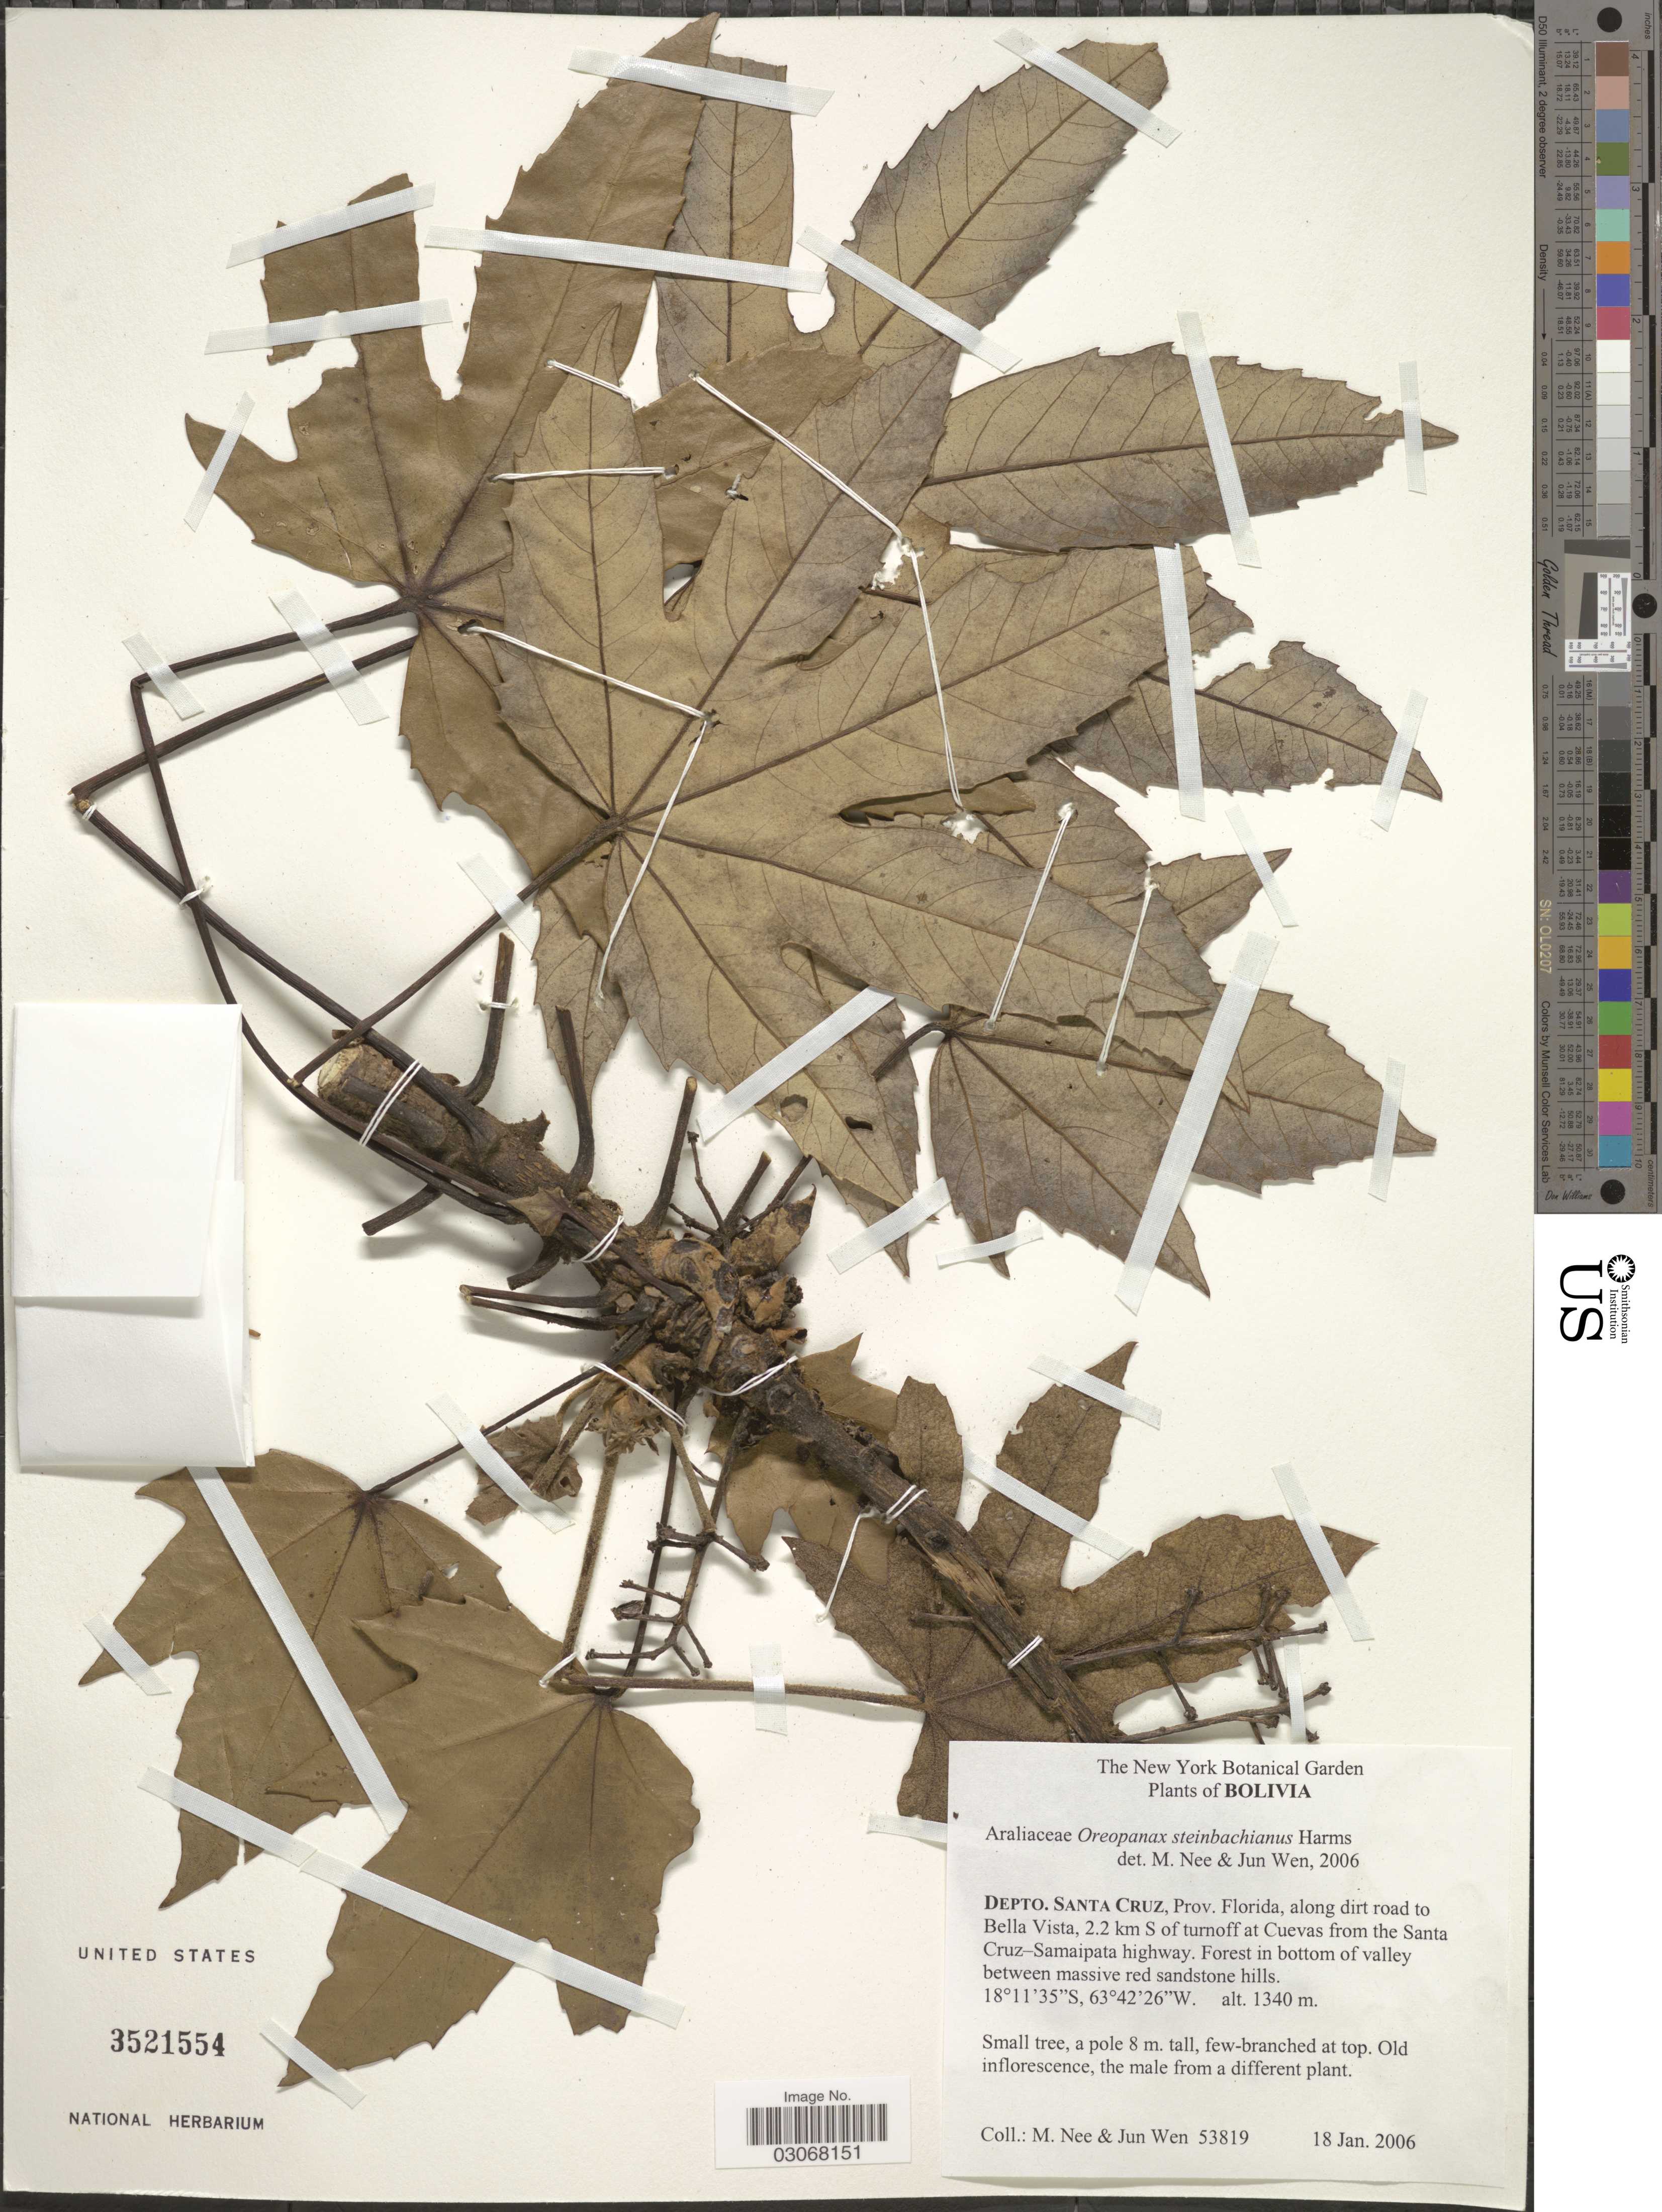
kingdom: Plantae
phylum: Tracheophyta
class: Magnoliopsida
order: Apiales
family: Araliaceae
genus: Oreopanax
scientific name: Oreopanax steinbachianus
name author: Harms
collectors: M. Nee & J. Wen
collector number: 53819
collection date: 2006-01-18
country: Bolivia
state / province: Santa Cruz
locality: Depto. Santa Cruz, Prov. Florida, along dirt road to Bella Vista, 2.2 km S of tuenoff at Cuevas from the Santa Cruz-Samaipata highway. Forest in bottom of valley between mssive red sandstone hills.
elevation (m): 1340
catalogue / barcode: US 3521554